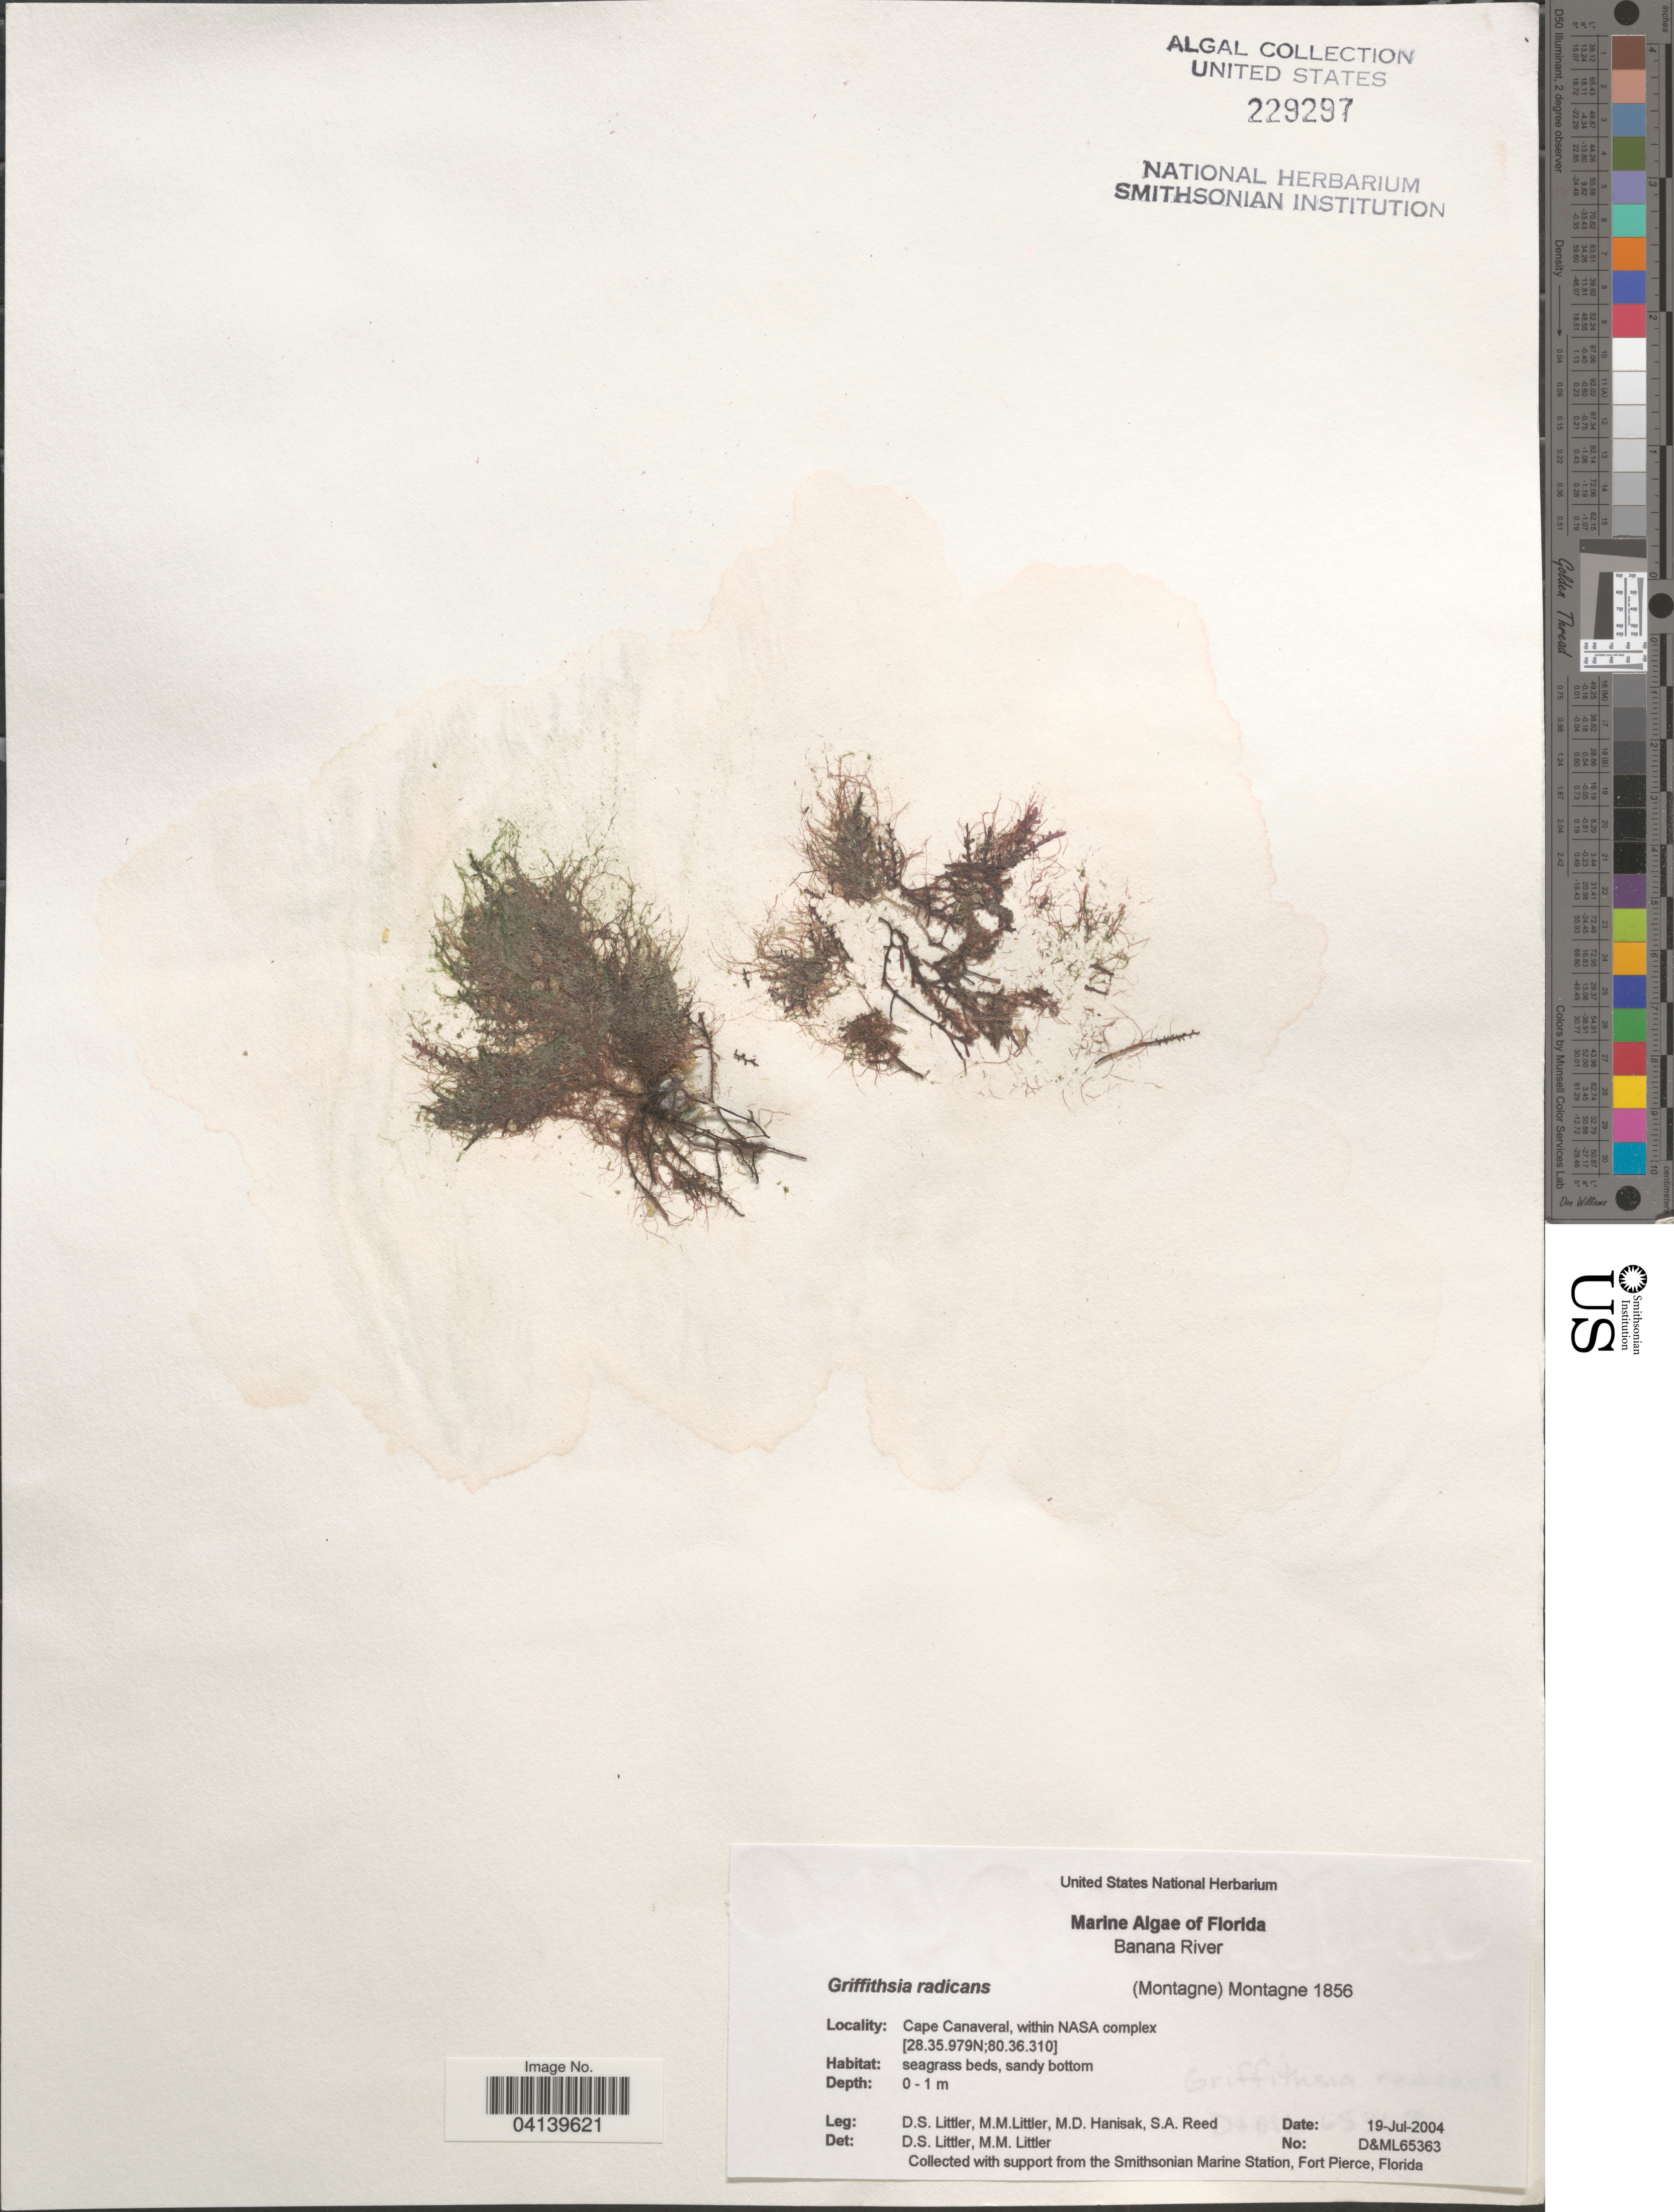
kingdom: Plantae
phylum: Rhodophyta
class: Florideophyceae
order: Ceramiales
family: Wrangeliaceae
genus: Griffithsia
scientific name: Griffithsia radicans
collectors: D. S. Littler, M. Hanisak & S. Reed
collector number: D&ML65363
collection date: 2004-07-19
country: United States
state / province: Florida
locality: Banana River. Cape Canaveral, within NASA complex.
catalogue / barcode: US 229297